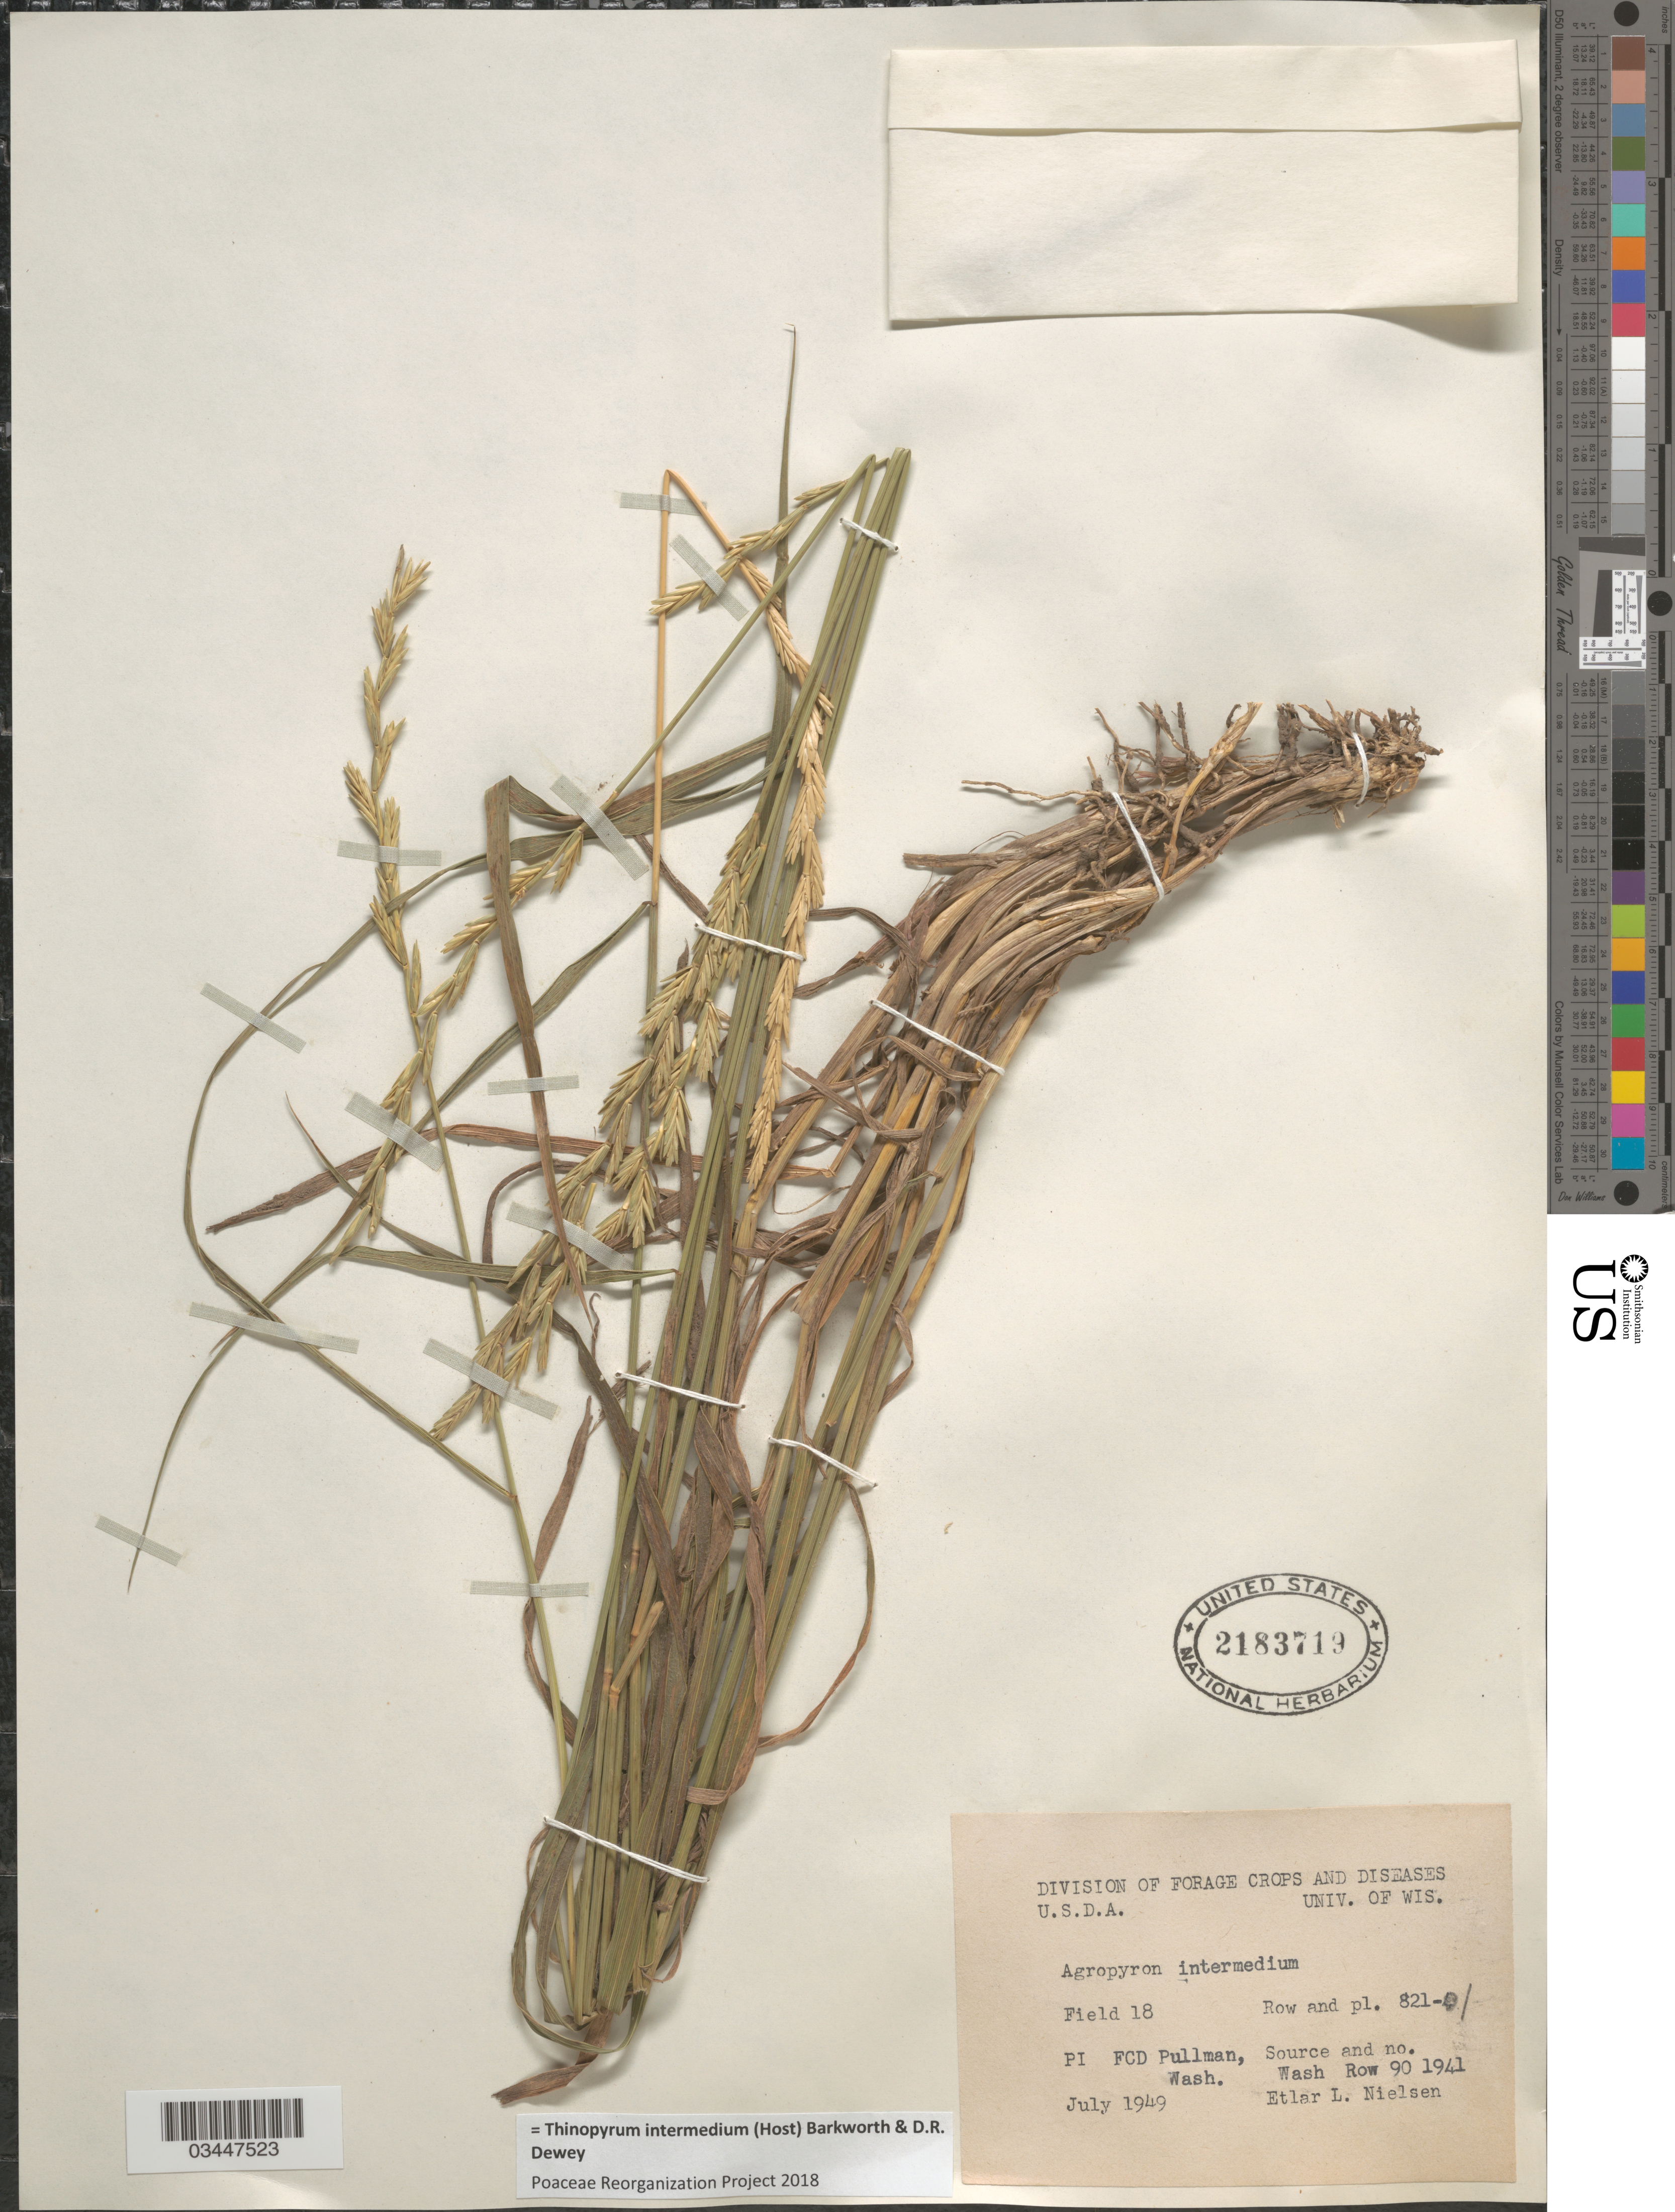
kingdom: Plantae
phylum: Tracheophyta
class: Liliopsida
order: Poales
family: Poaceae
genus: Thinopyrum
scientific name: Thinopyrum intermedium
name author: (Host) Barkworth & Dewey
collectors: E. L. Nielsen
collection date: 1949-07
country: United States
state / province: Washington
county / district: Whitman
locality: Field 18. Row and pl. 821-1. FCD Pullman.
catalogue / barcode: US 2183719